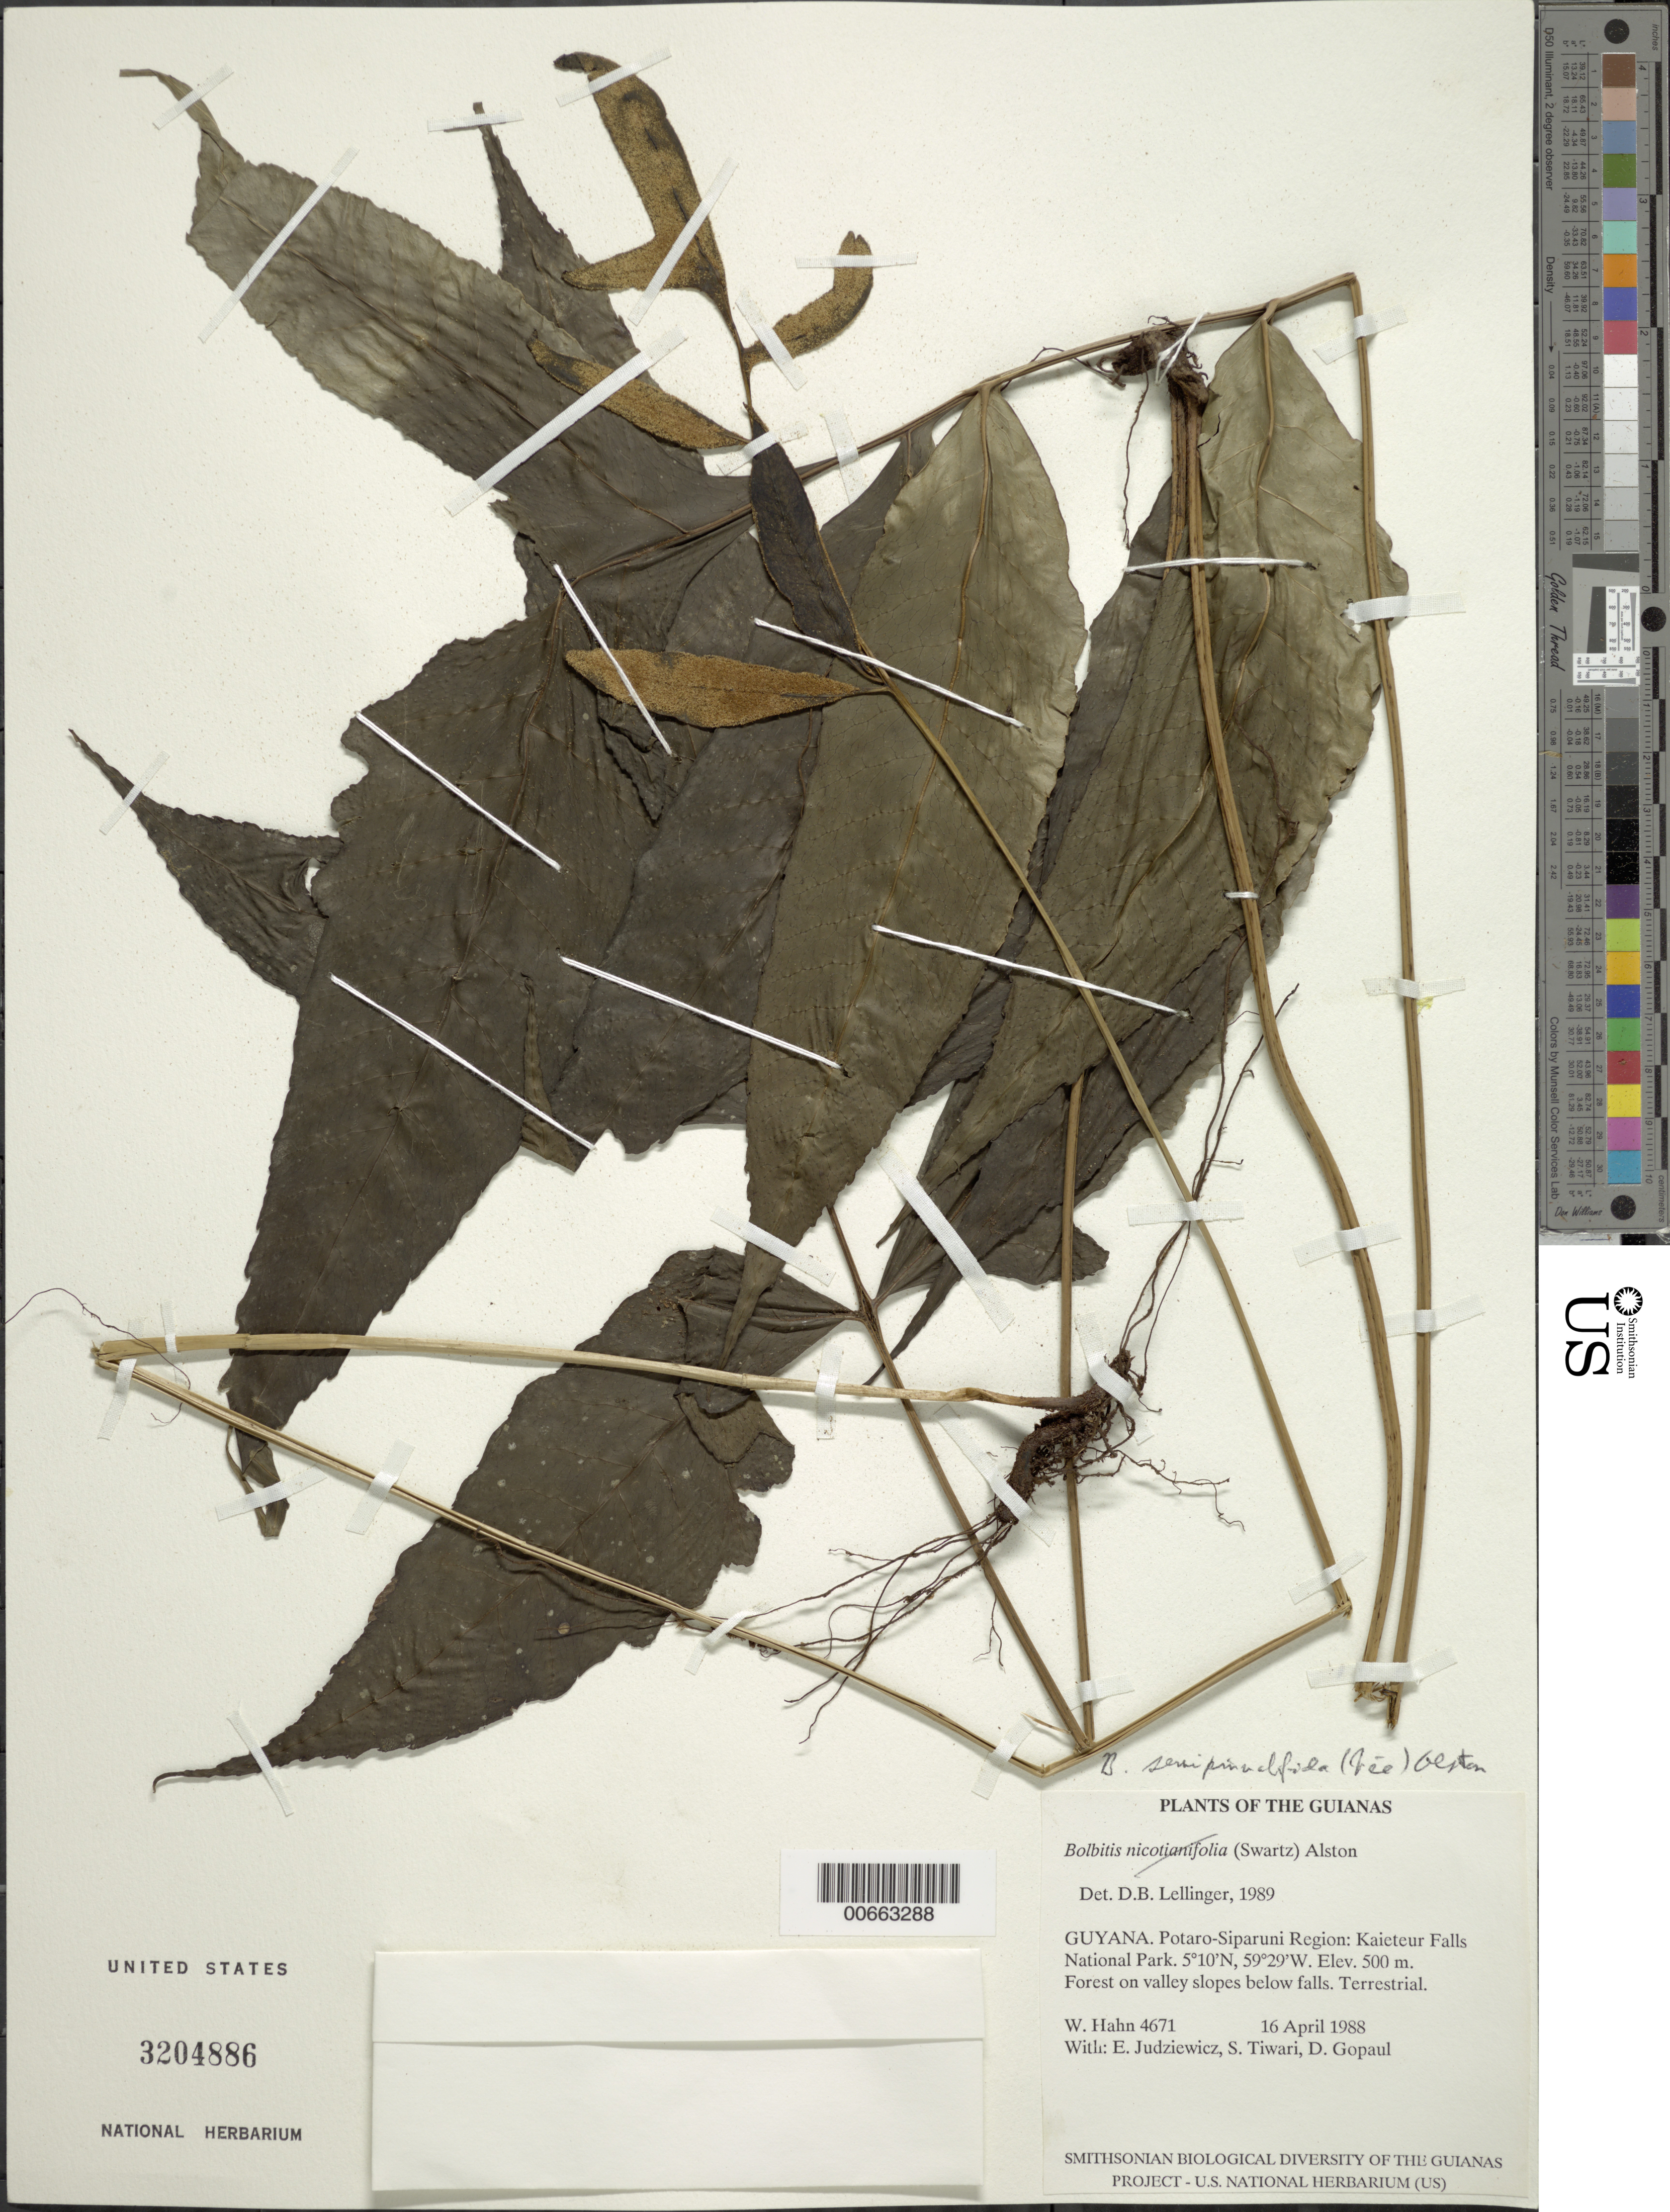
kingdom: Plantae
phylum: Tracheophyta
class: Polypodiopsida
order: Polypodiales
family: Dryopteridaceae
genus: Bolbitis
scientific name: Bolbitis semipinnatifida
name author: (Fée) Alston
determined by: Lellinger, David B., (BOT), Smithsonian Institution - National Museum of Natural History (UNITED STATES)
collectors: W. Hahn, E. J. Judziewicz, S. Tiwari & D. Gopaul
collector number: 4671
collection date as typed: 16 April 1988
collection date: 1988-04-16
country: Guyana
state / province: Potaro-Siparuni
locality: Kaieteur Falls National Park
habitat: Forest on valley slopes below falls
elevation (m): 500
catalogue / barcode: US 3204886